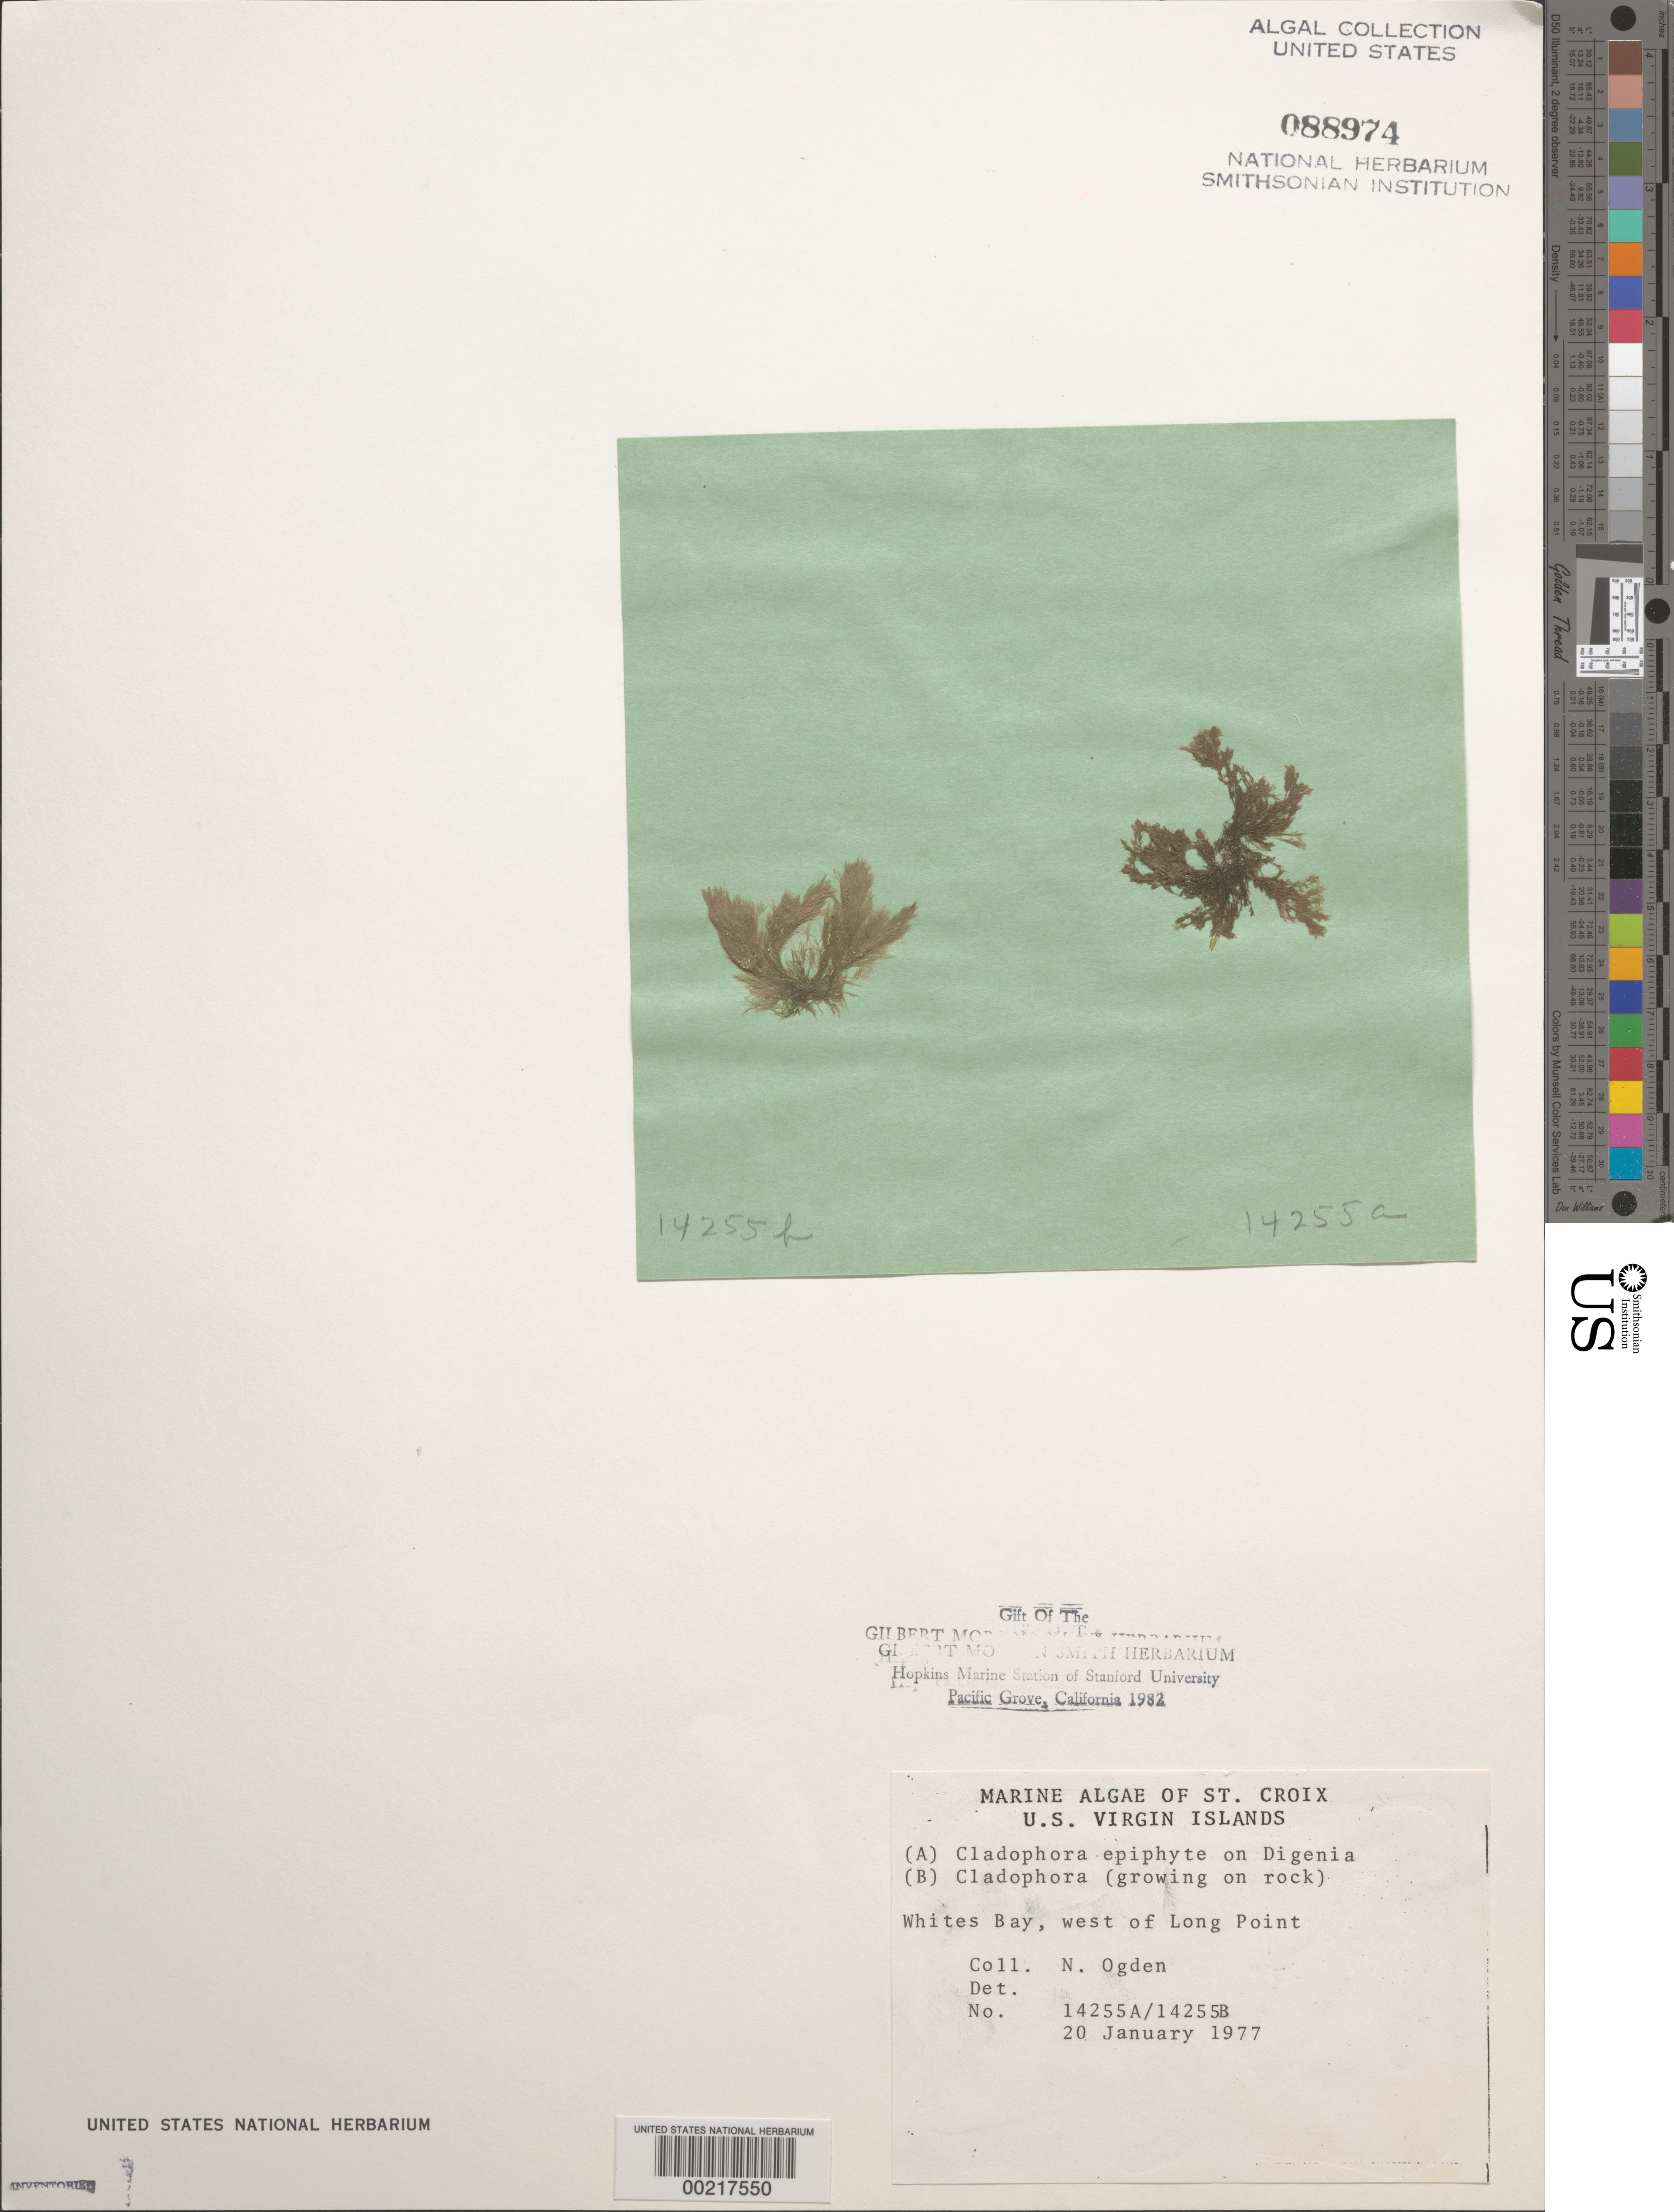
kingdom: Plantae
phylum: Chlorophyta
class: Ulvophyceae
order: Cladophorales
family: Cladophoraceae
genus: Cladophora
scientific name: Cladophora sp.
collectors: N. Ogden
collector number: IAA 14255a & IAA 14255b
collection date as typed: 20 Jan 1977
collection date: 1977-01-20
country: U.S. Virgin Islands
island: St. Croix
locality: Whites Bay, west of Long Point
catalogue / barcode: US 88974